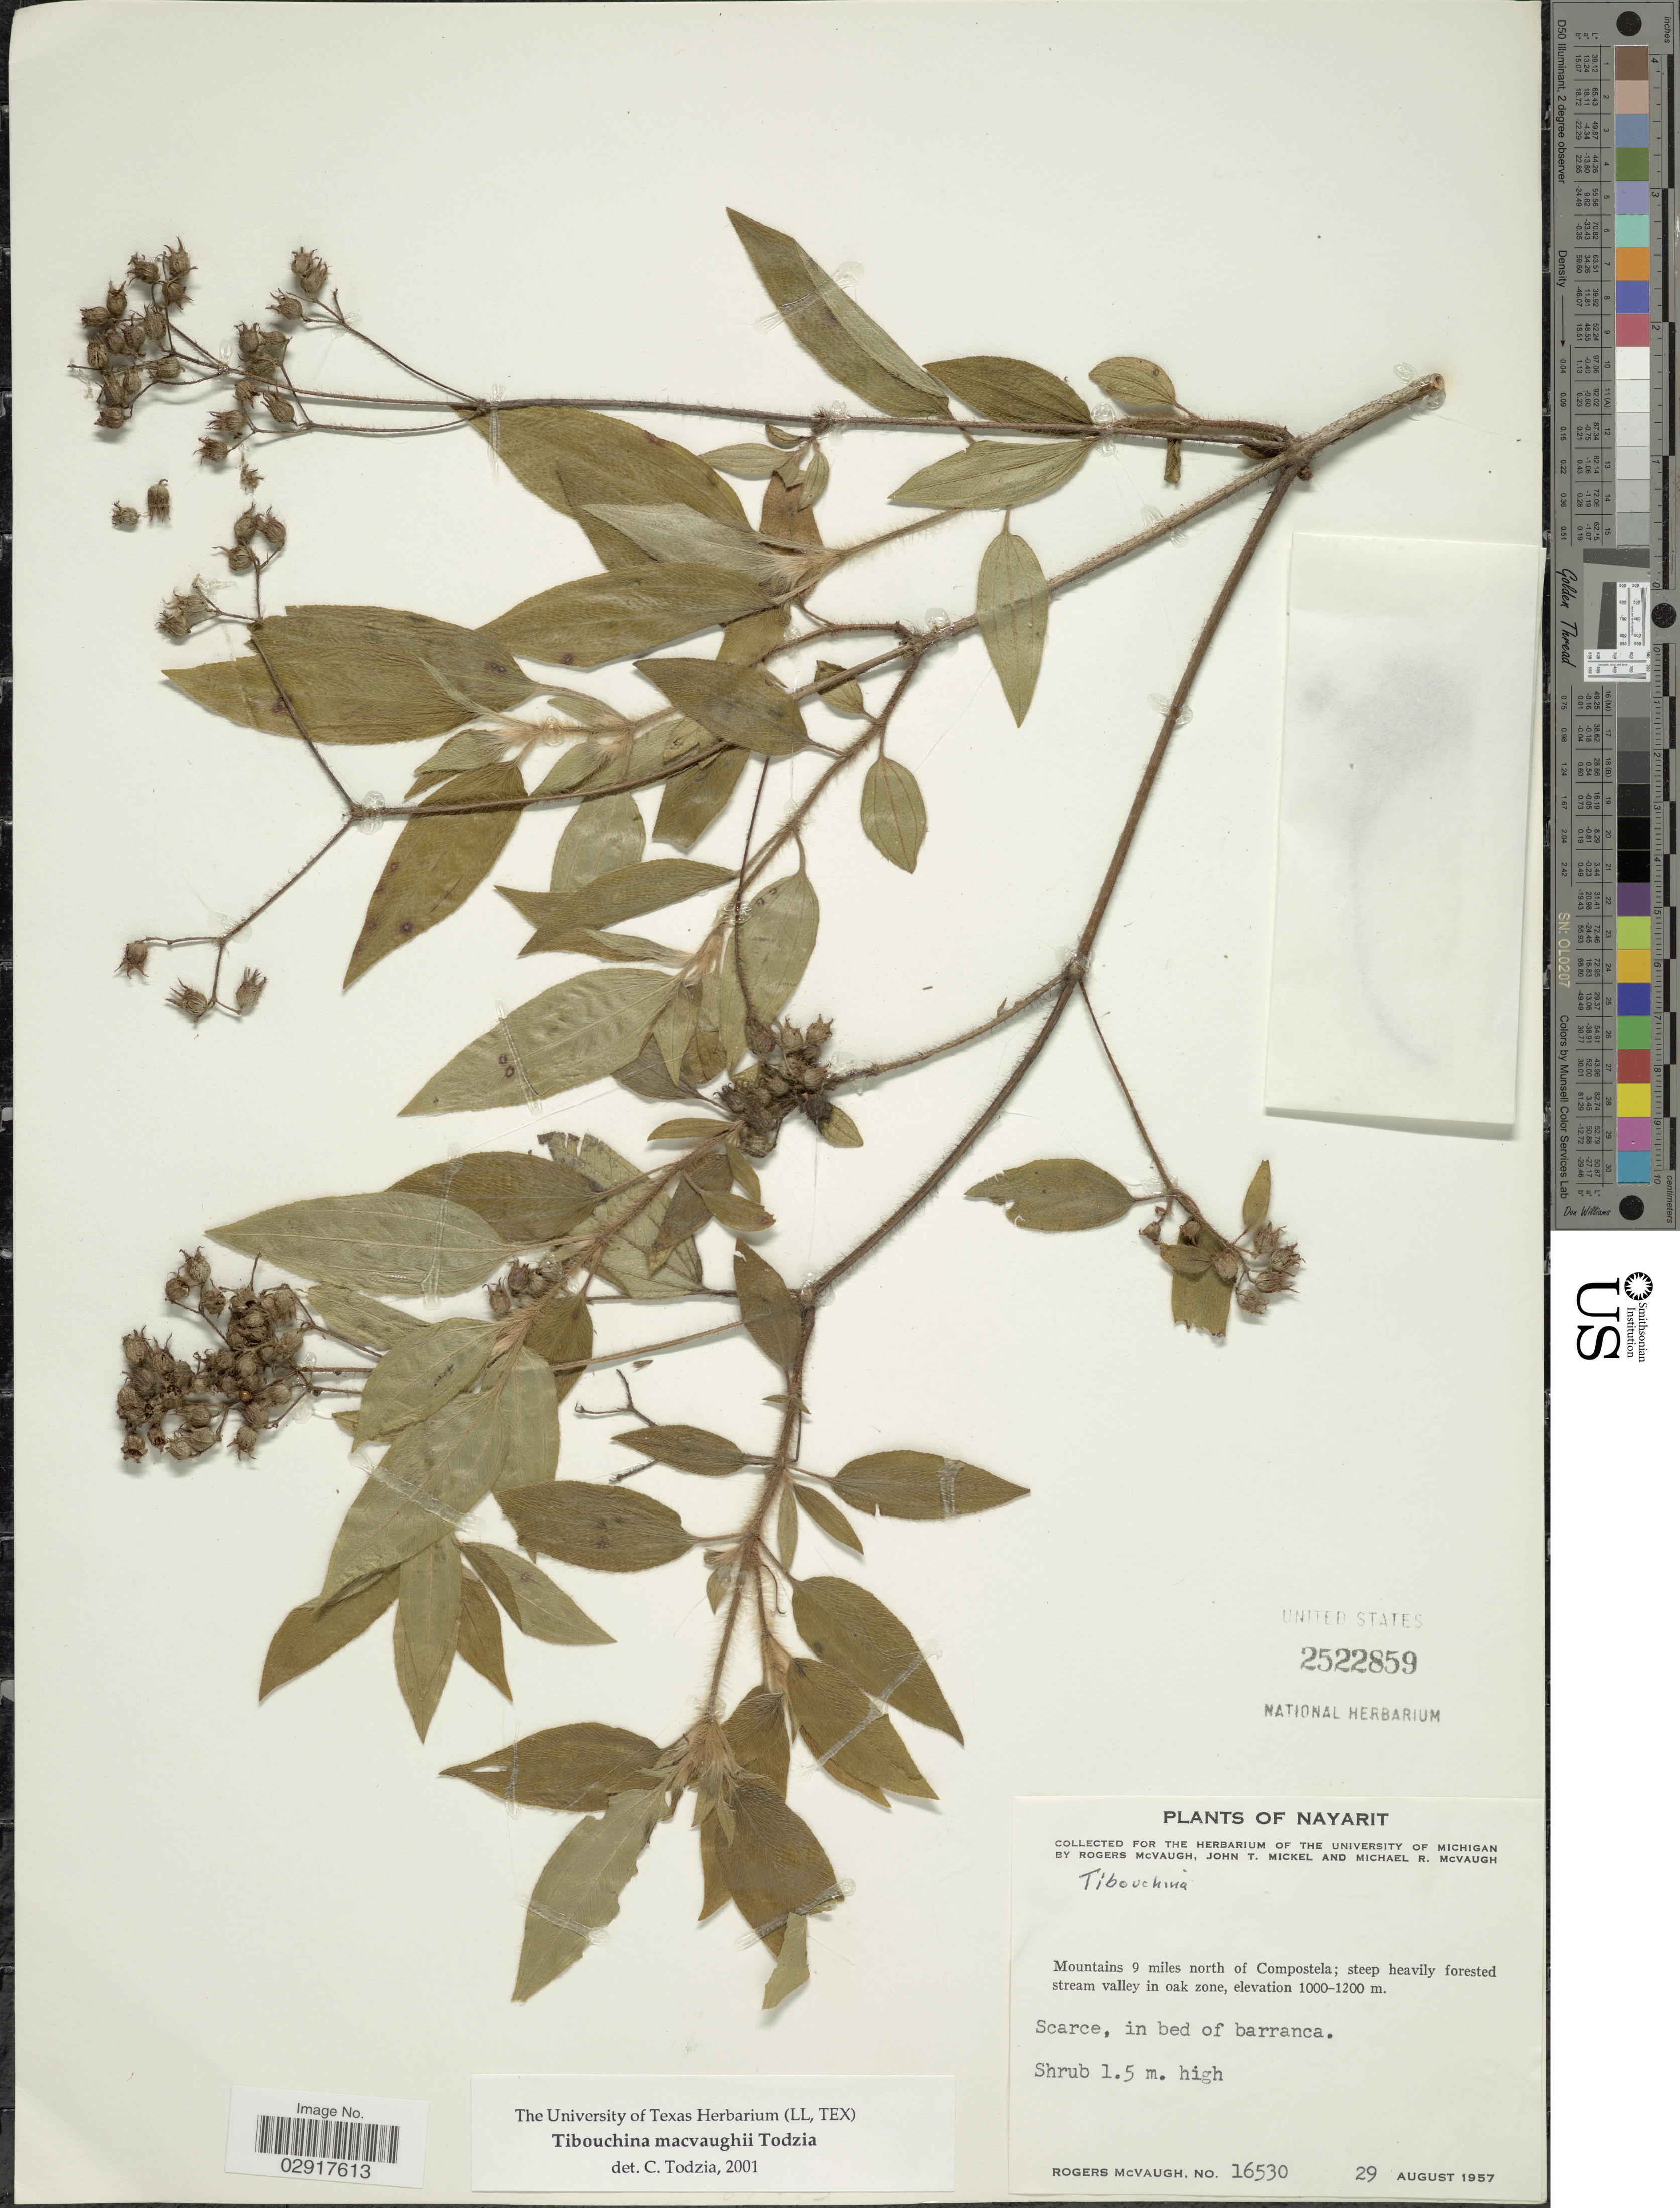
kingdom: Plantae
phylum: Tracheophyta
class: Magnoliopsida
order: Myrtales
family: Melastomataceae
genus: Chaetogastra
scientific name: Chaetogastra macvaughii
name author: (Todzia) P.J.F. Guim. & Michelang.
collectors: R. McVaugh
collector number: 16530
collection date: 1957-08-29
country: Mexico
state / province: Nayarit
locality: Mountains 9 miles north of Compostela; steep heavily forested stream valley in oak zone.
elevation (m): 1000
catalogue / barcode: US 2522859